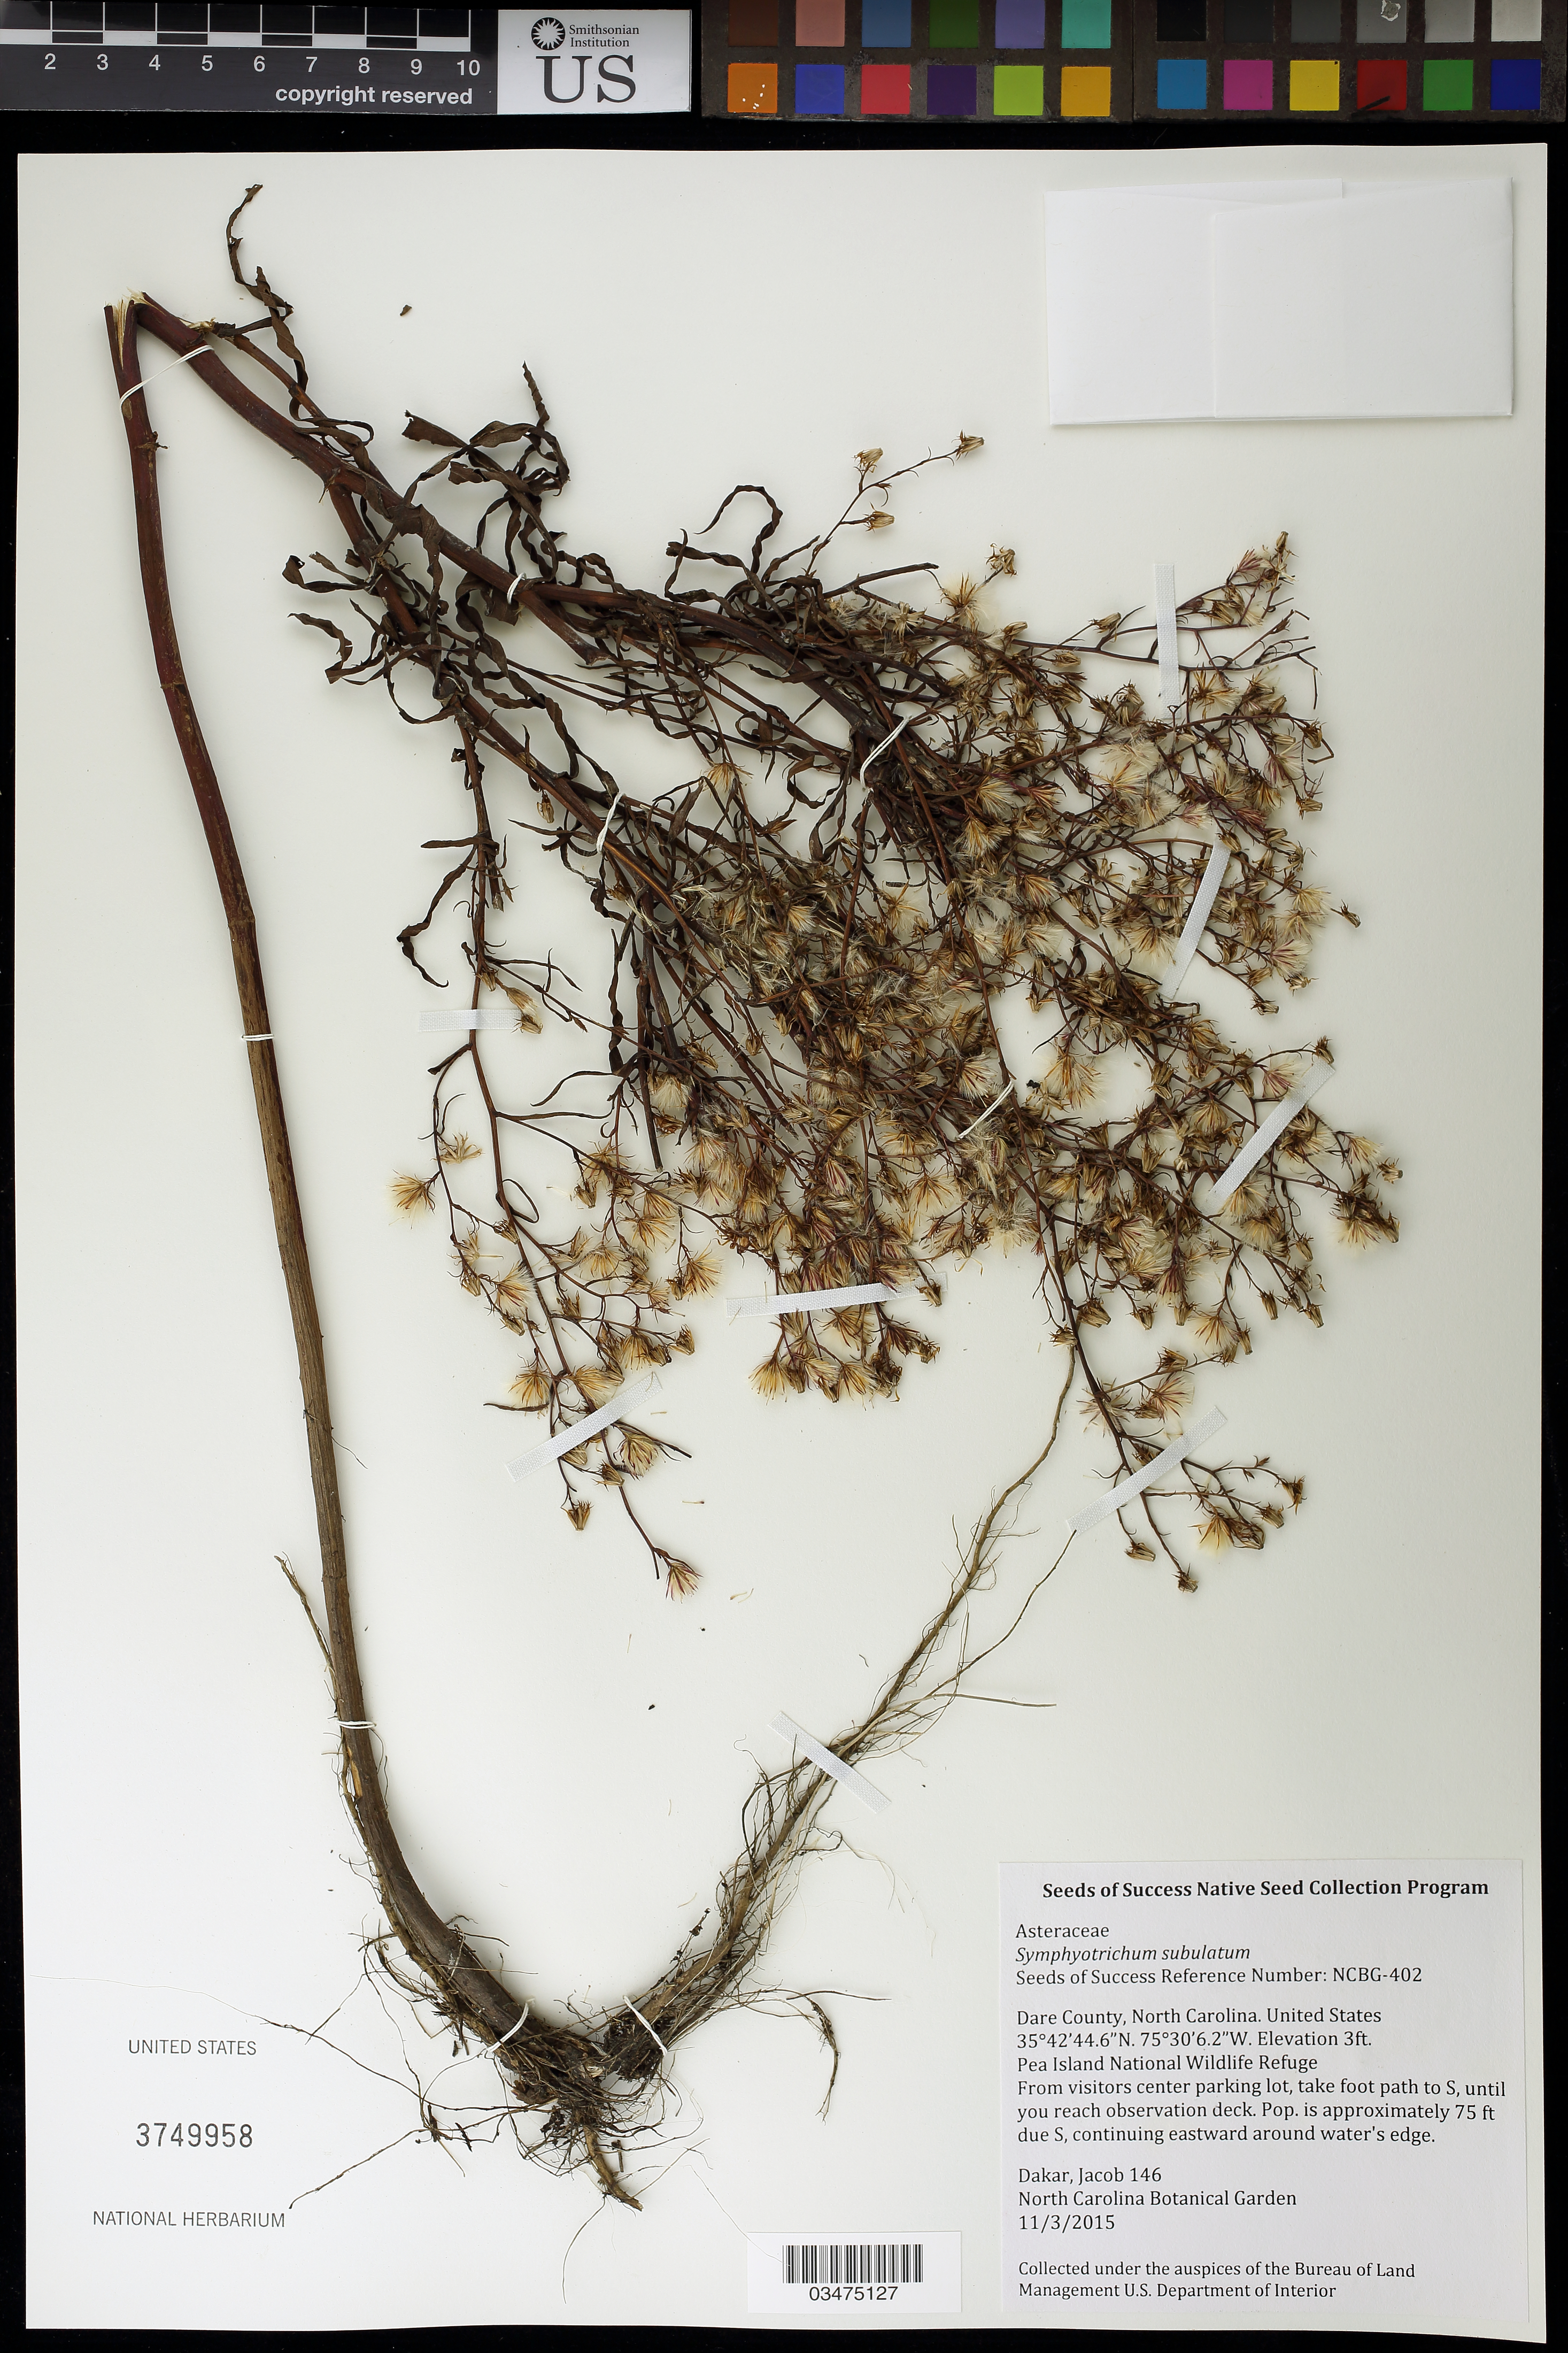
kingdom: Plantae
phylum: Tracheophyta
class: Magnoliopsida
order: Asterales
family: Asteraceae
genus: Symphyotrichum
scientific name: Symphyotrichum subulatum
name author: (Michx.) G.L. Nesom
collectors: J. Dakar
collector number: NCBG-402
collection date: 2015-11-03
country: United States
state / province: North Carolina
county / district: Dare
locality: Pea Island National Wildlife Refuge.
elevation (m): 1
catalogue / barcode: US 3749958